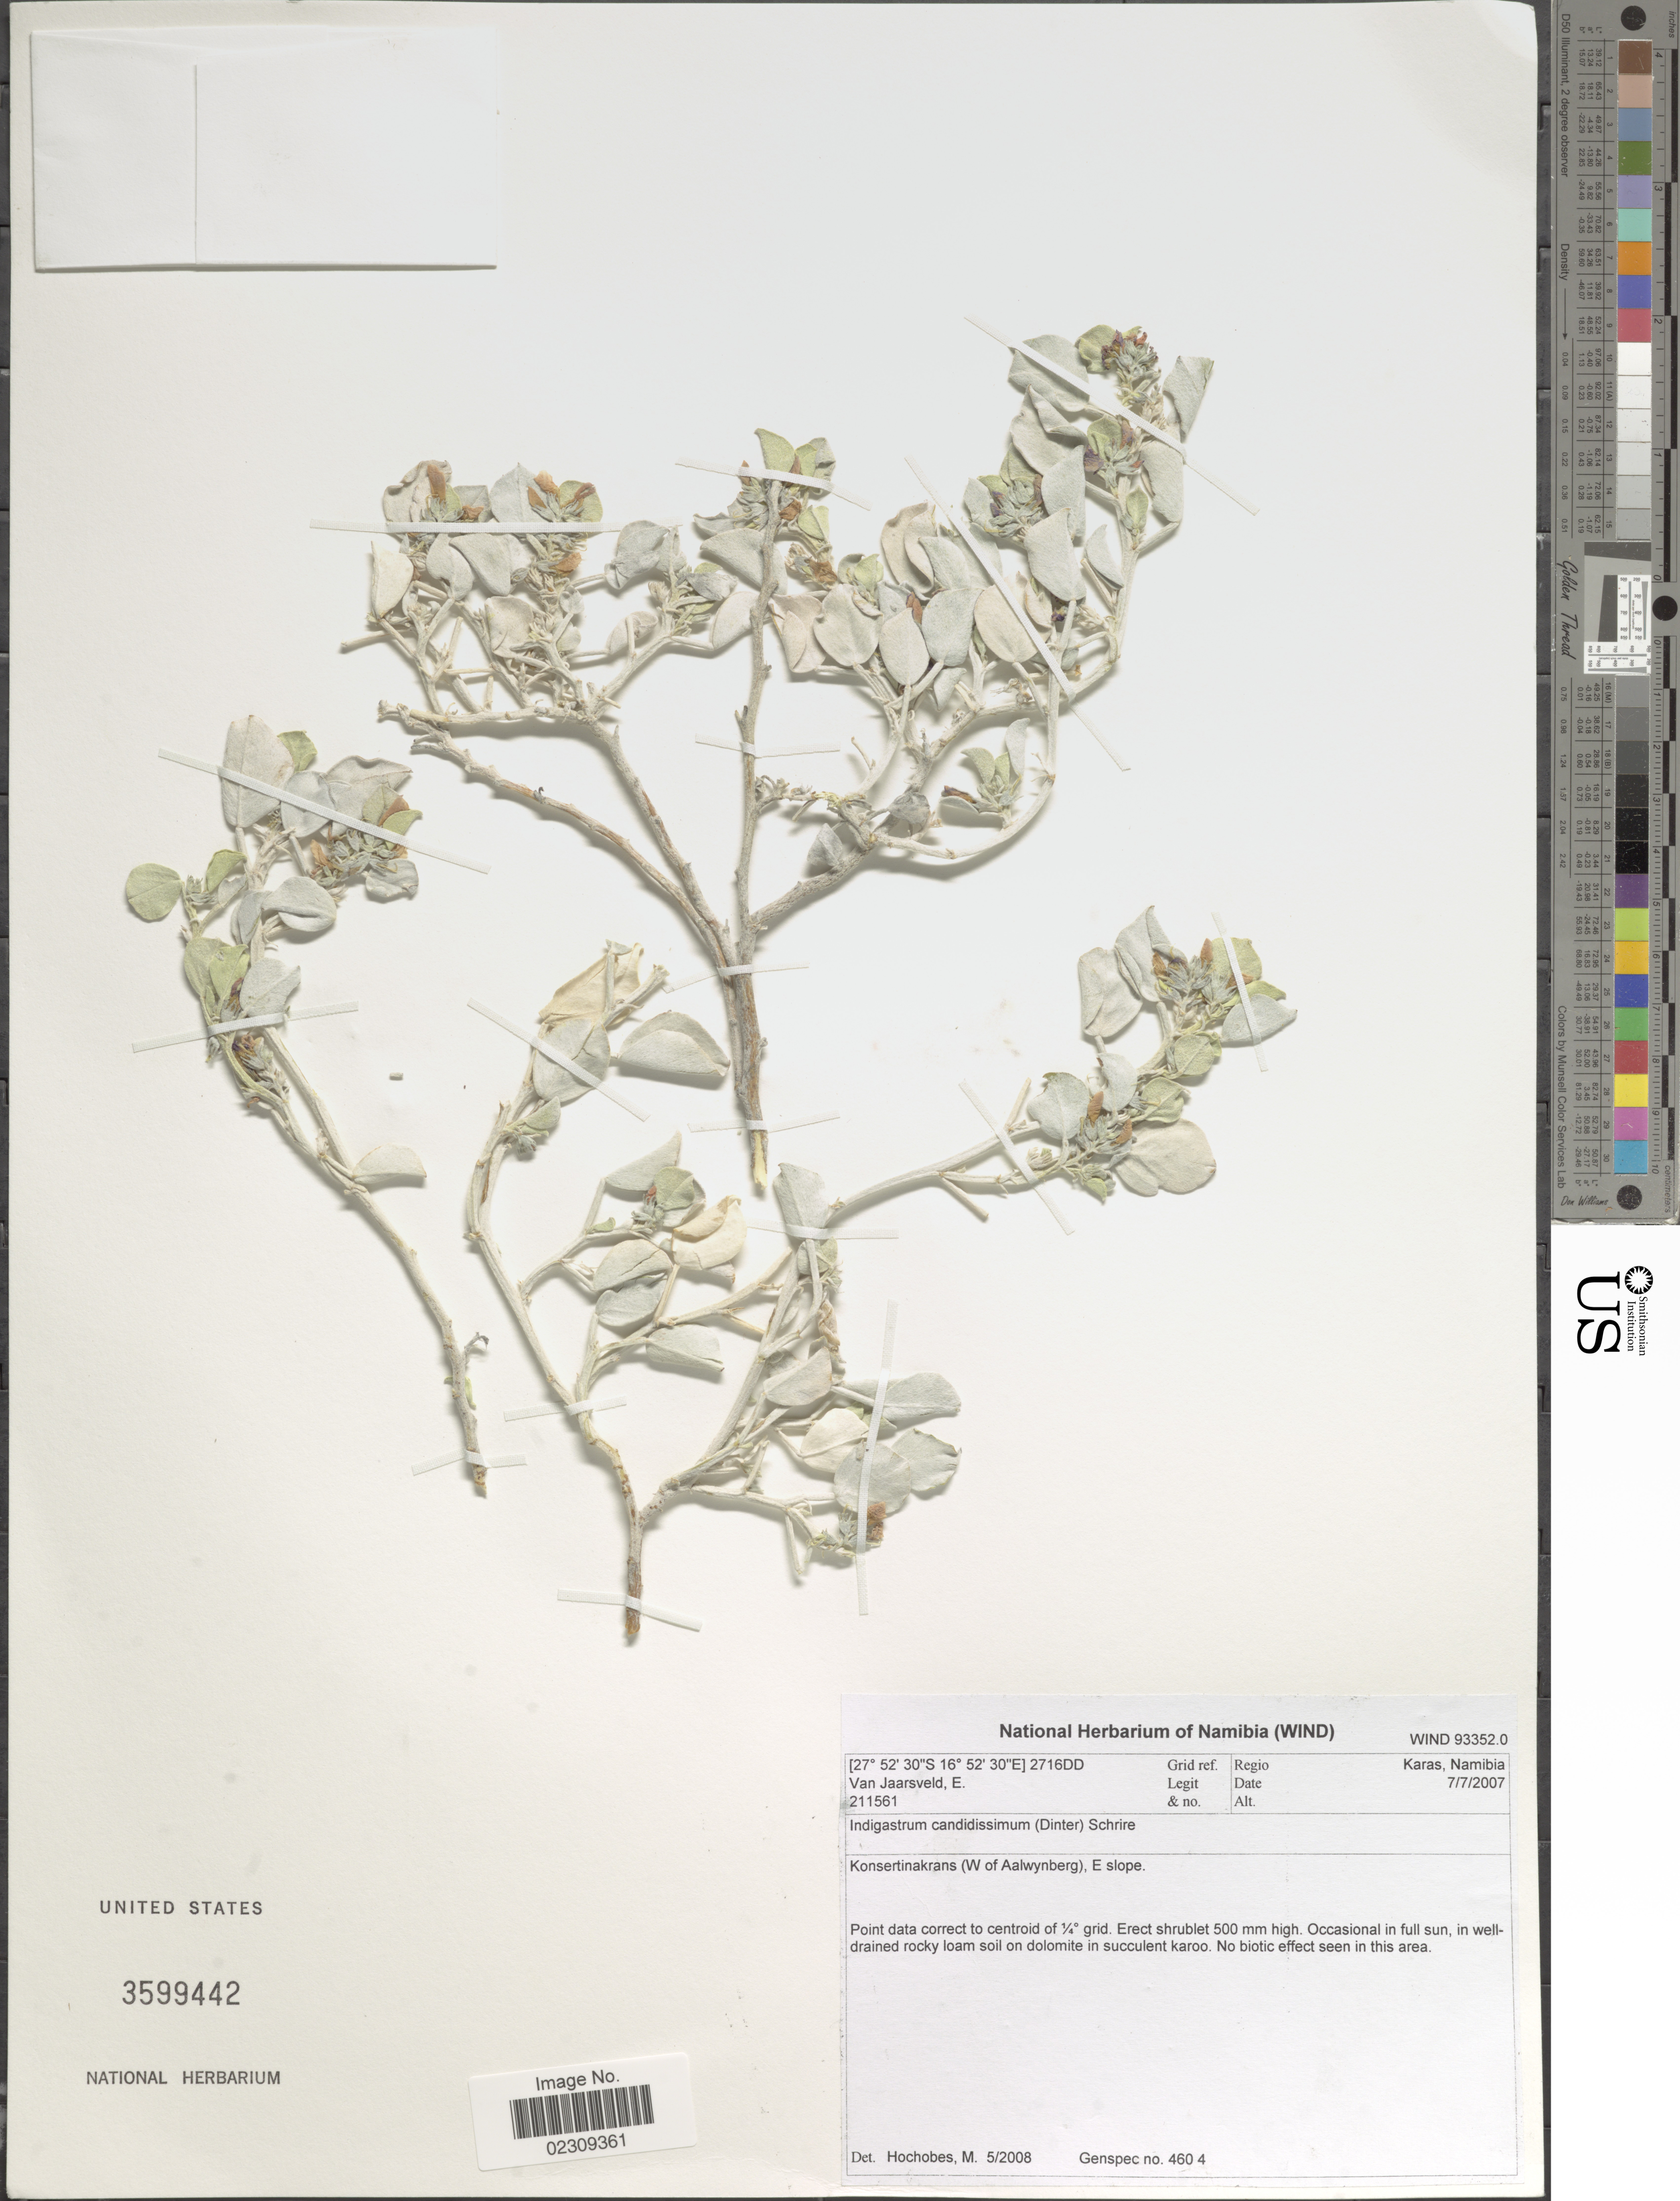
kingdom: Plantae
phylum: Tracheophyta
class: Magnoliopsida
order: Fabales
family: Fabaceae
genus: Indigastrum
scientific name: Indigastrum candidissimum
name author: (Dinter) Schrire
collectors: E. van Jaarsveld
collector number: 211561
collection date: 2007-07-07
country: Namibia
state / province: Karas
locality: Konsertinakrans (W of Aalwynberg) E slope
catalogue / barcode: US 3599442